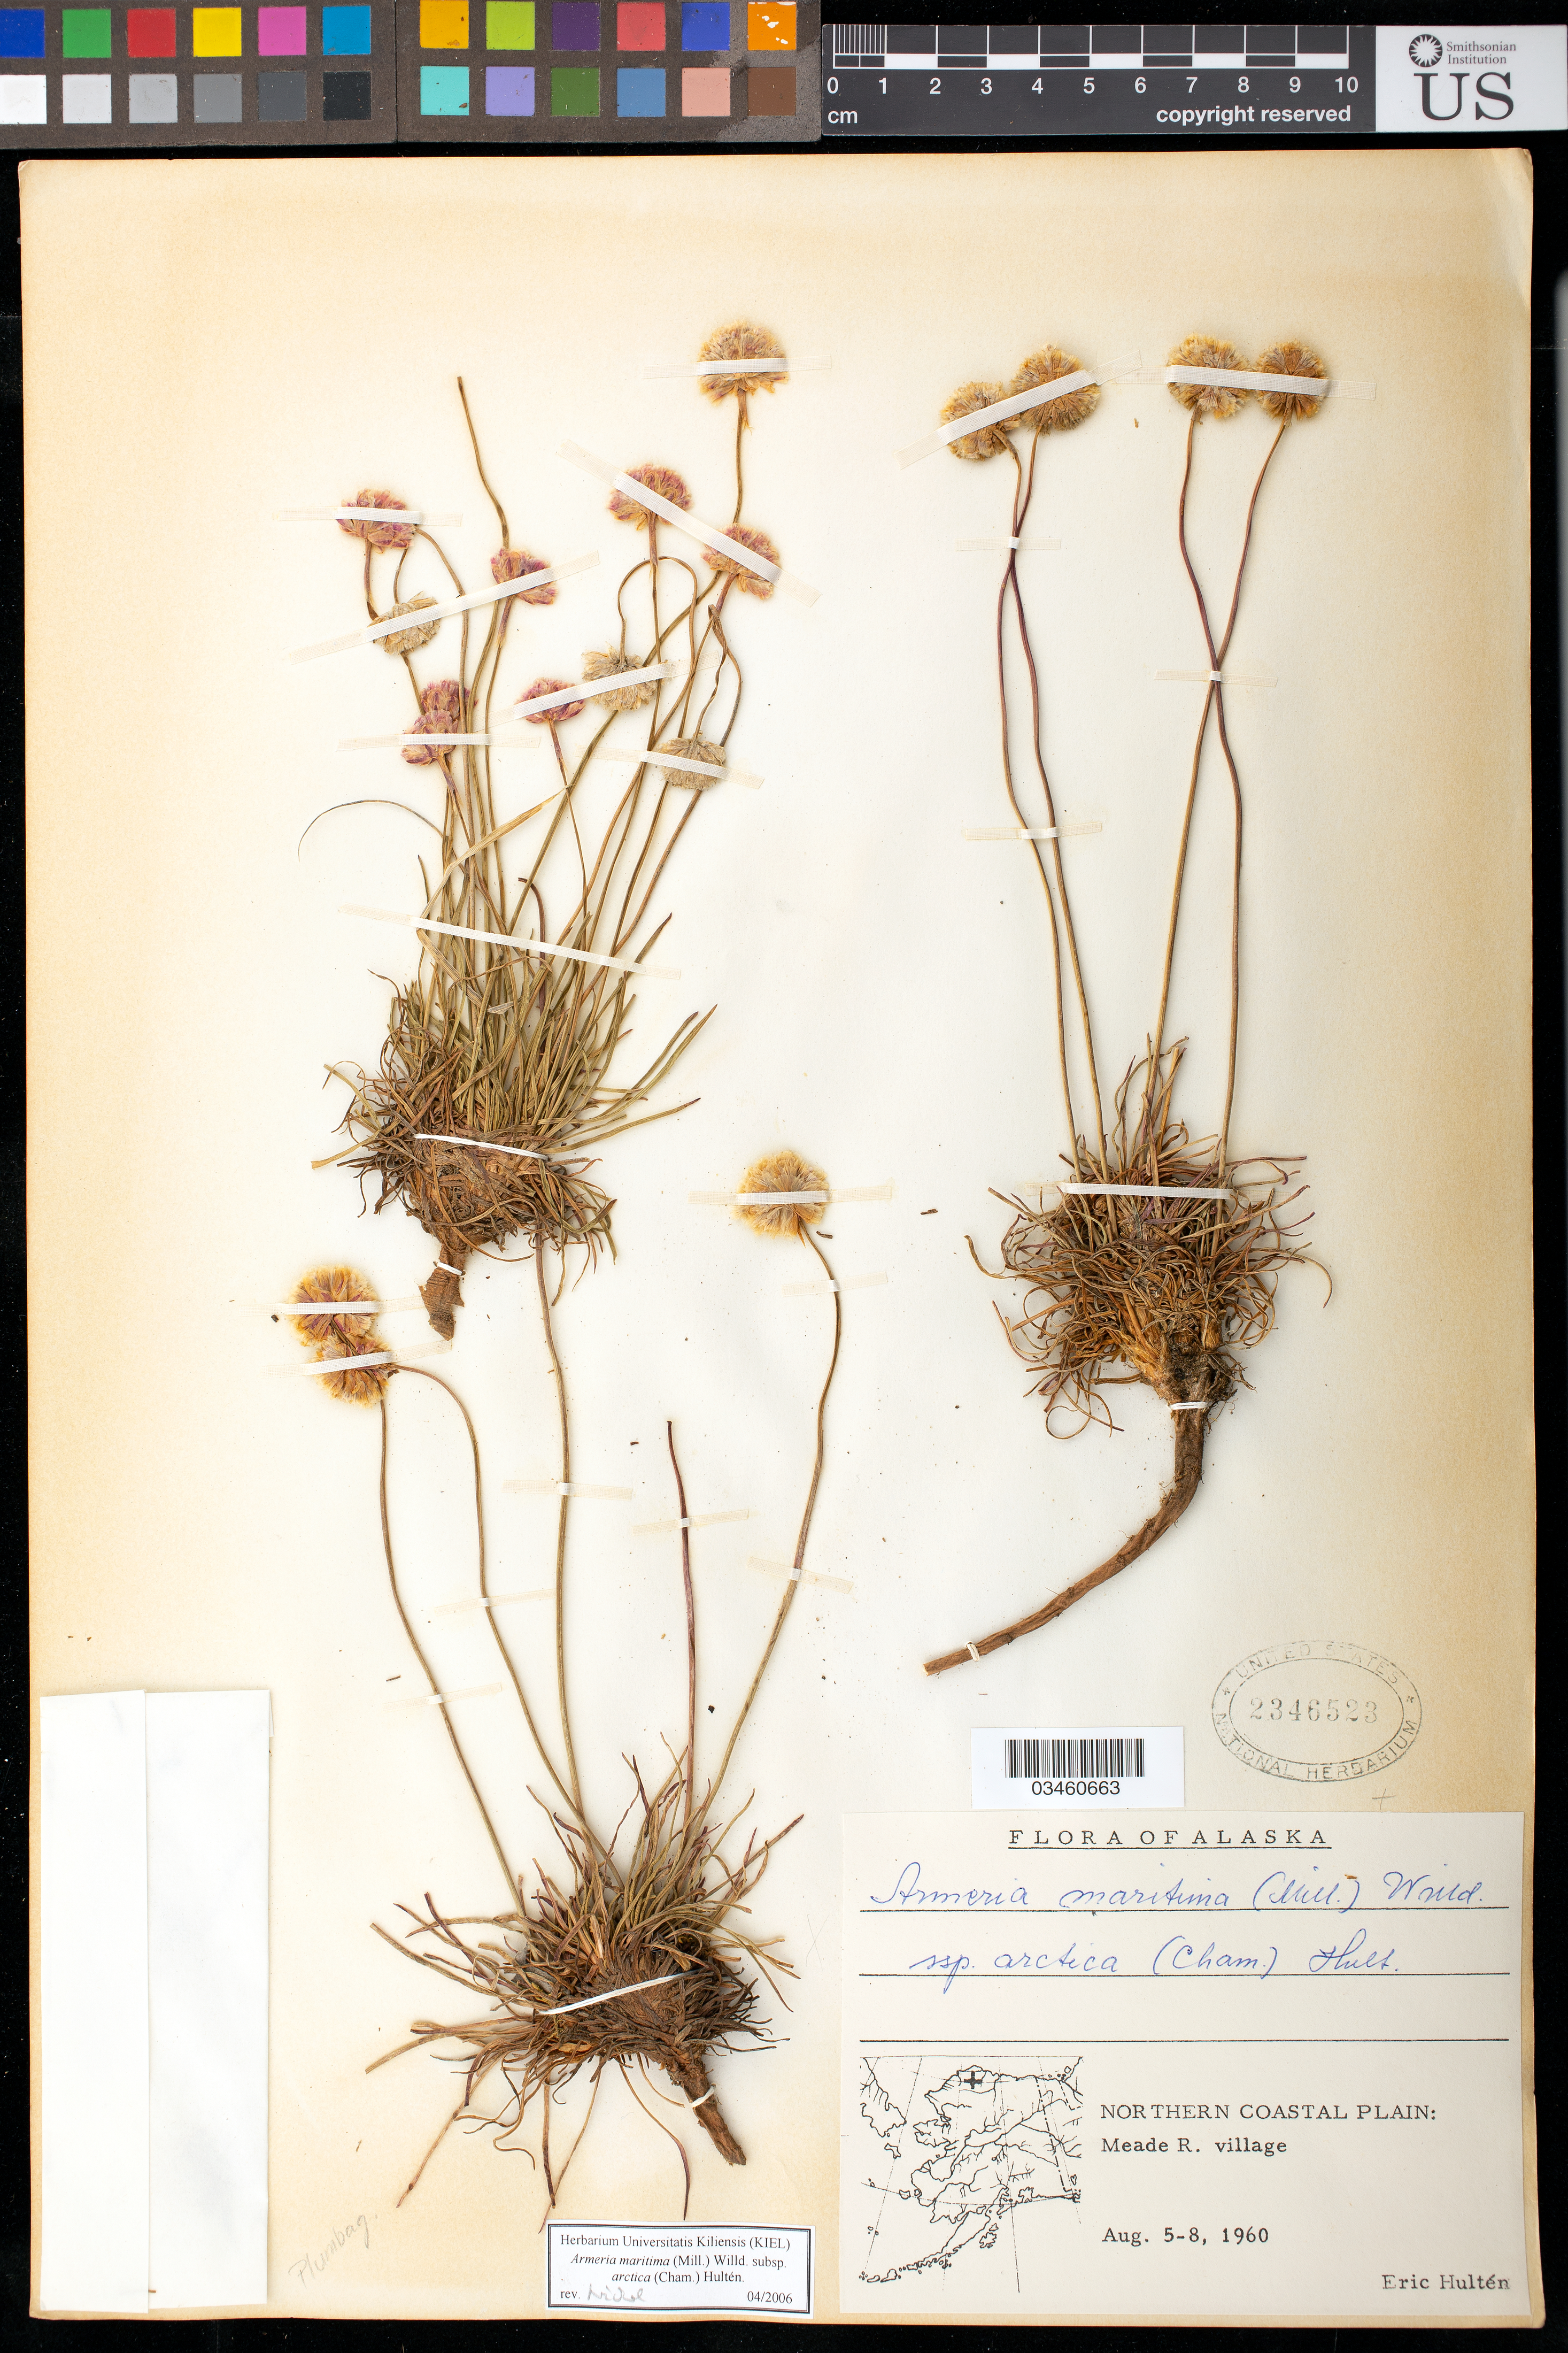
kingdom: Plantae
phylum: Tracheophyta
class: Magnoliopsida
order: Caryophyllales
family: Plumbaginaceae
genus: Armeria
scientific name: Armeria maritima subsp. arctica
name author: (Cham.) Hultén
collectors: E. Hultén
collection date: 1960-08-05/1960-08-08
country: United States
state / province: Alaska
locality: Northern Coastal Plain, Meade R. Village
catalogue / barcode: US 2346523